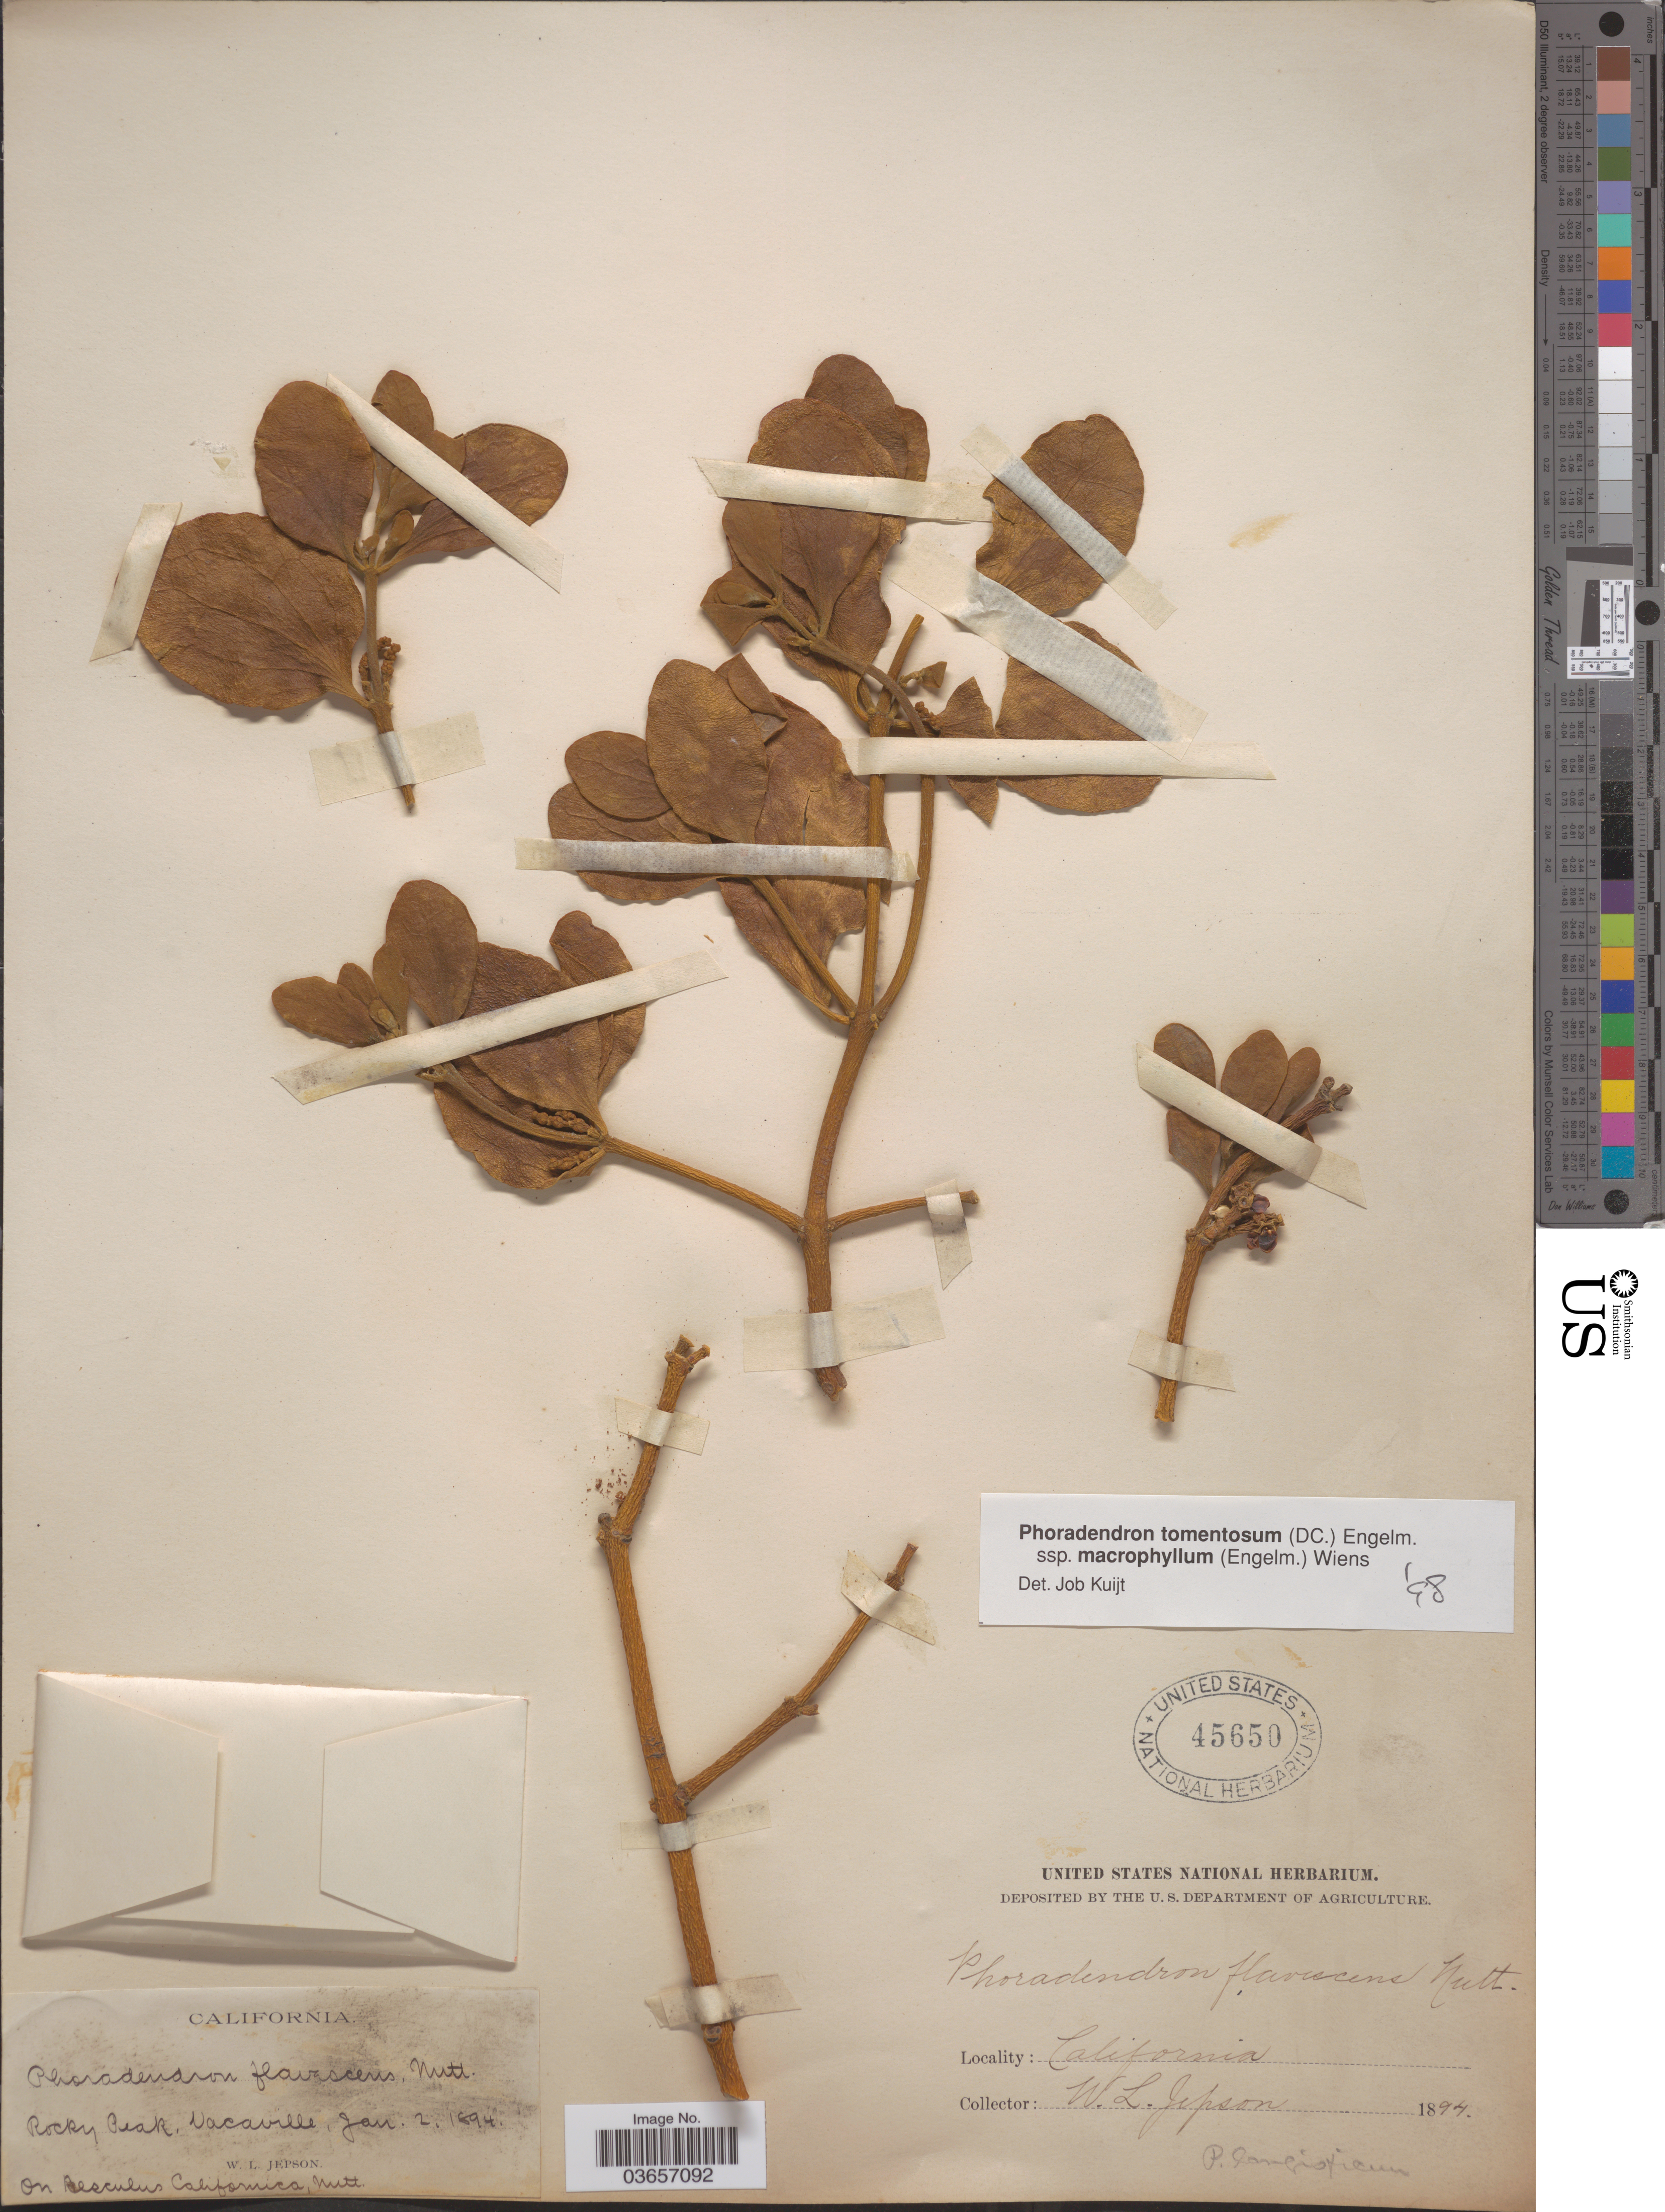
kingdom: Plantae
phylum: Tracheophyta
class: Magnoliopsida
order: Santalales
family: Viscaceae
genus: Phoradendron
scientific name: Phoradendron tomentosum subsp. macrophyllum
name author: DC.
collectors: W. L. Jepson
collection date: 1894-01-02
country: United States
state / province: California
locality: Vacaville.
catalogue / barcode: US 45650